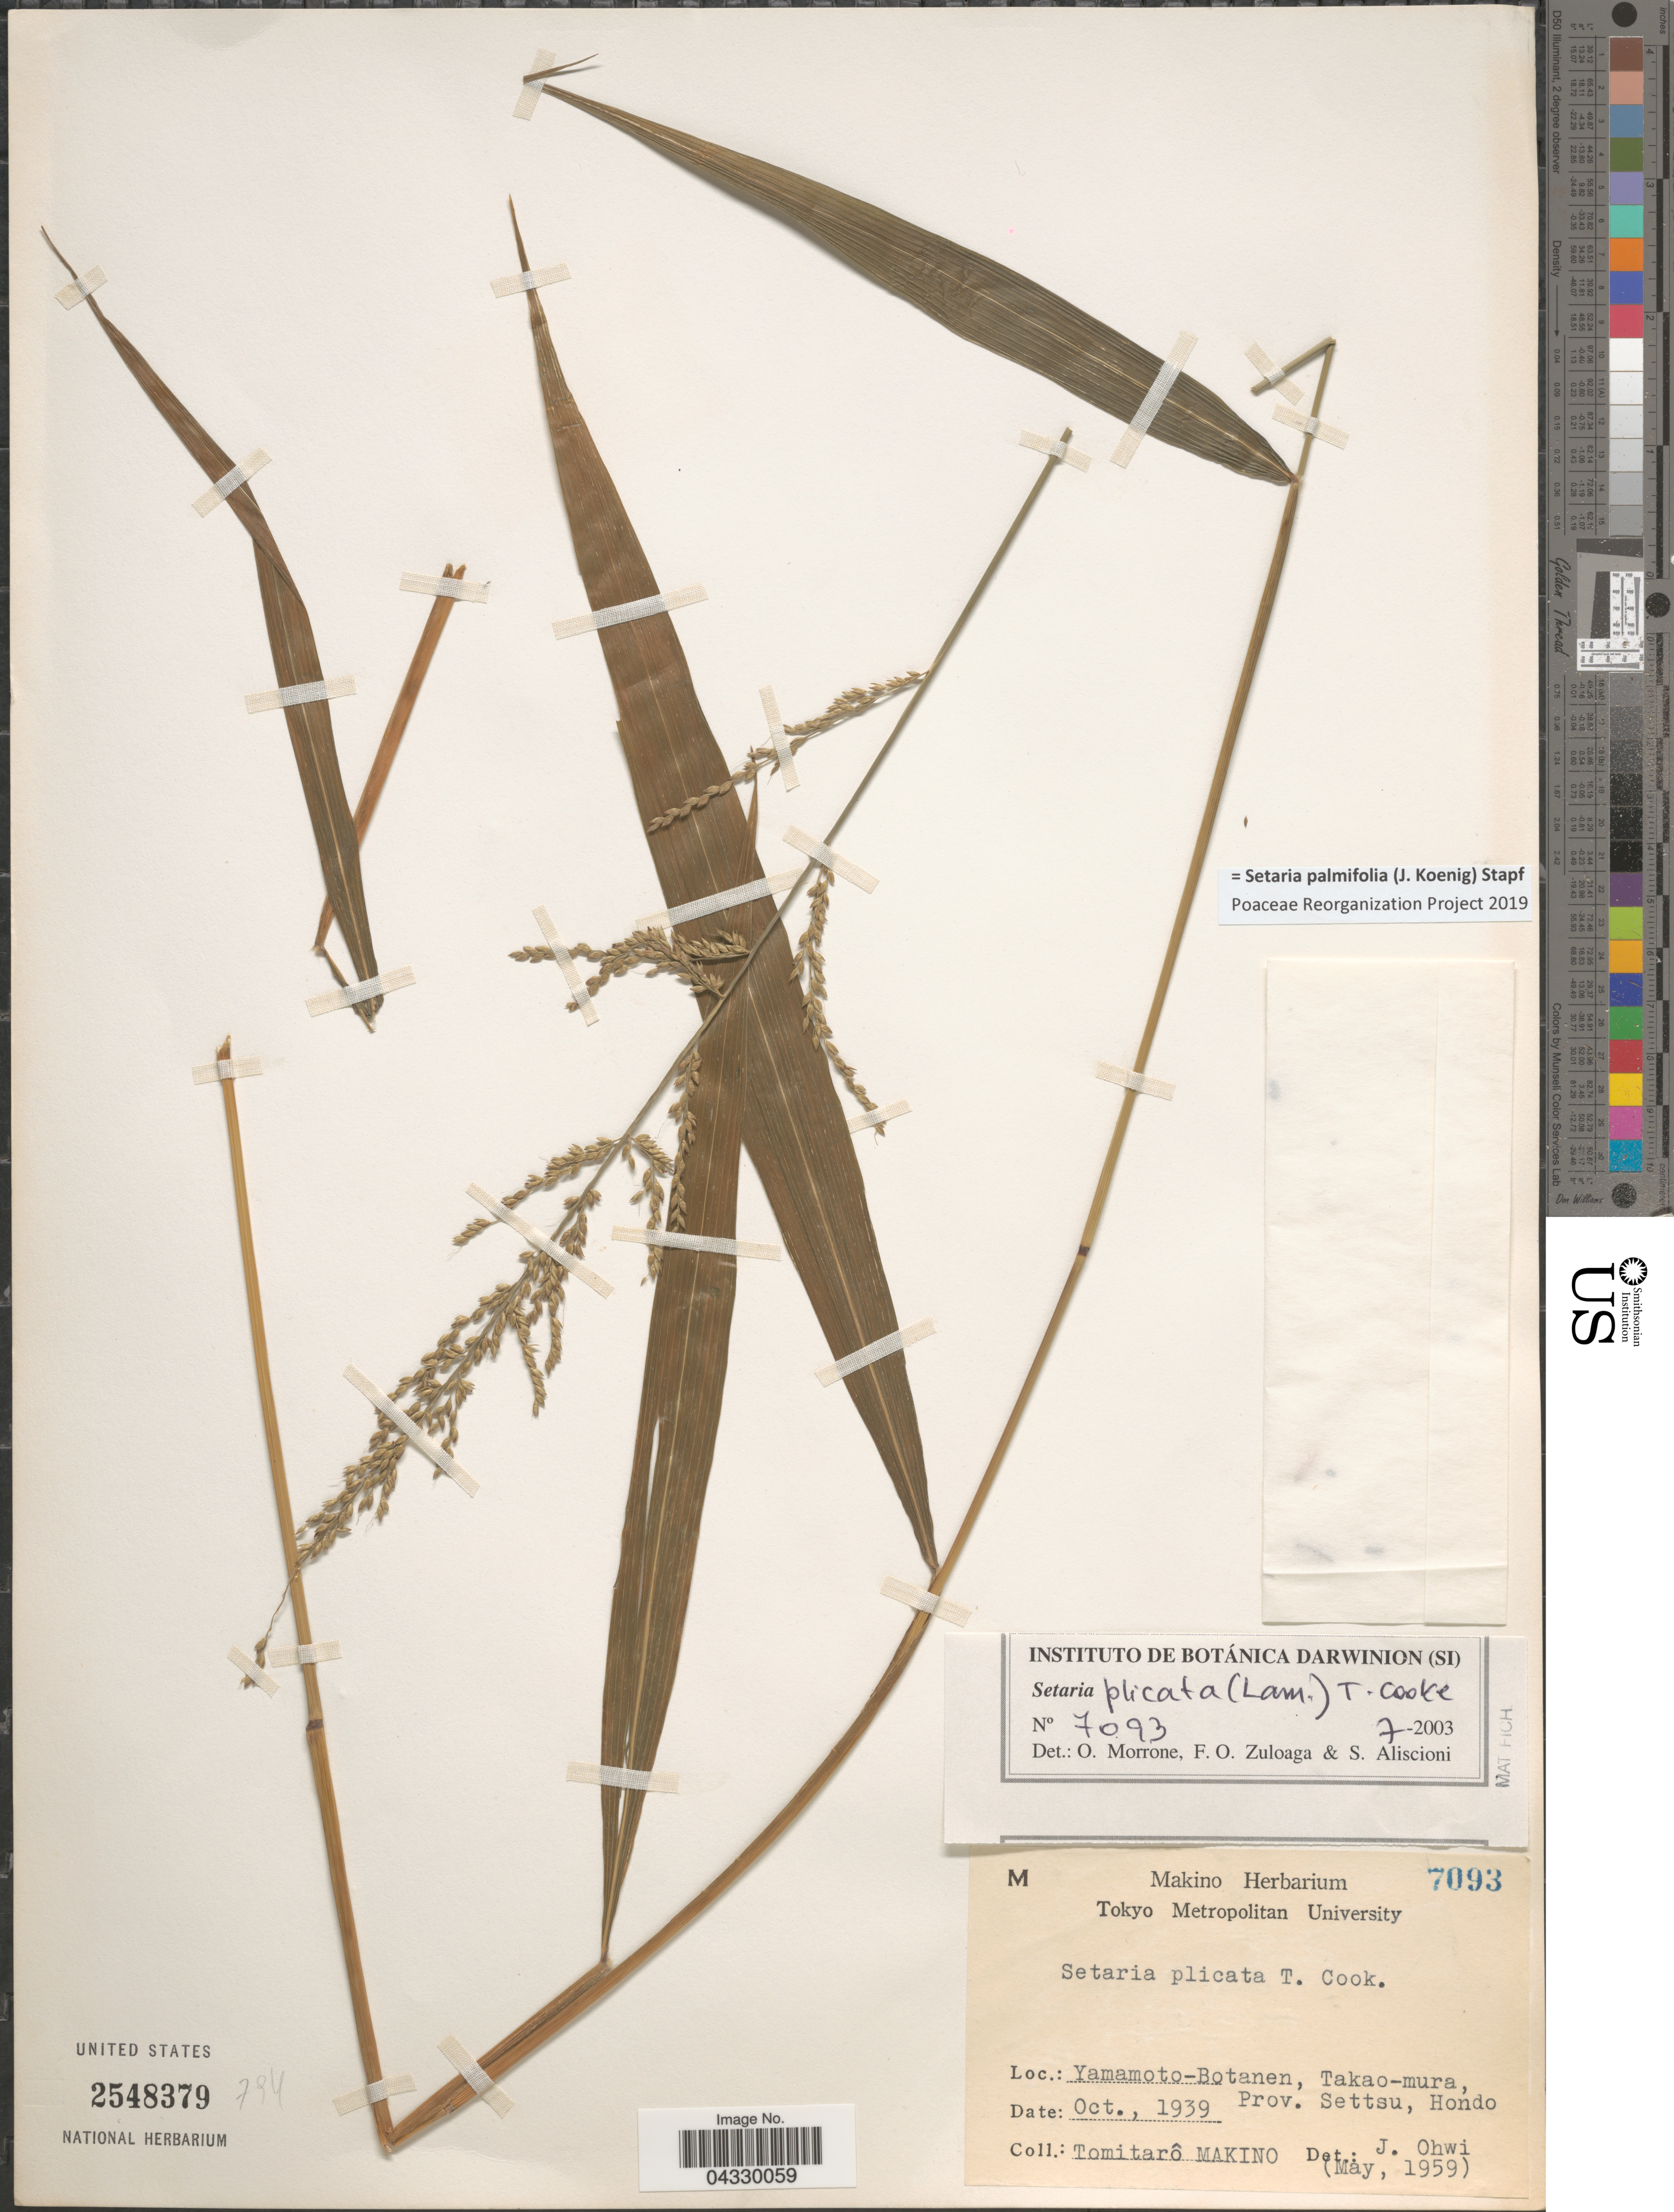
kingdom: Plantae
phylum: Tracheophyta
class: Liliopsida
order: Poales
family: Poaceae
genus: Setaria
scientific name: Setaria palmifolia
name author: (J. Koenig) Stapf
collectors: T. Makino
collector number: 7093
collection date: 1939-10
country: Japan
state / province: Tokyo, Federal City of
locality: Yamamoto-Botanen, Takao-mura, Prov. Settsu, Hondo.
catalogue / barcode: US 2548379